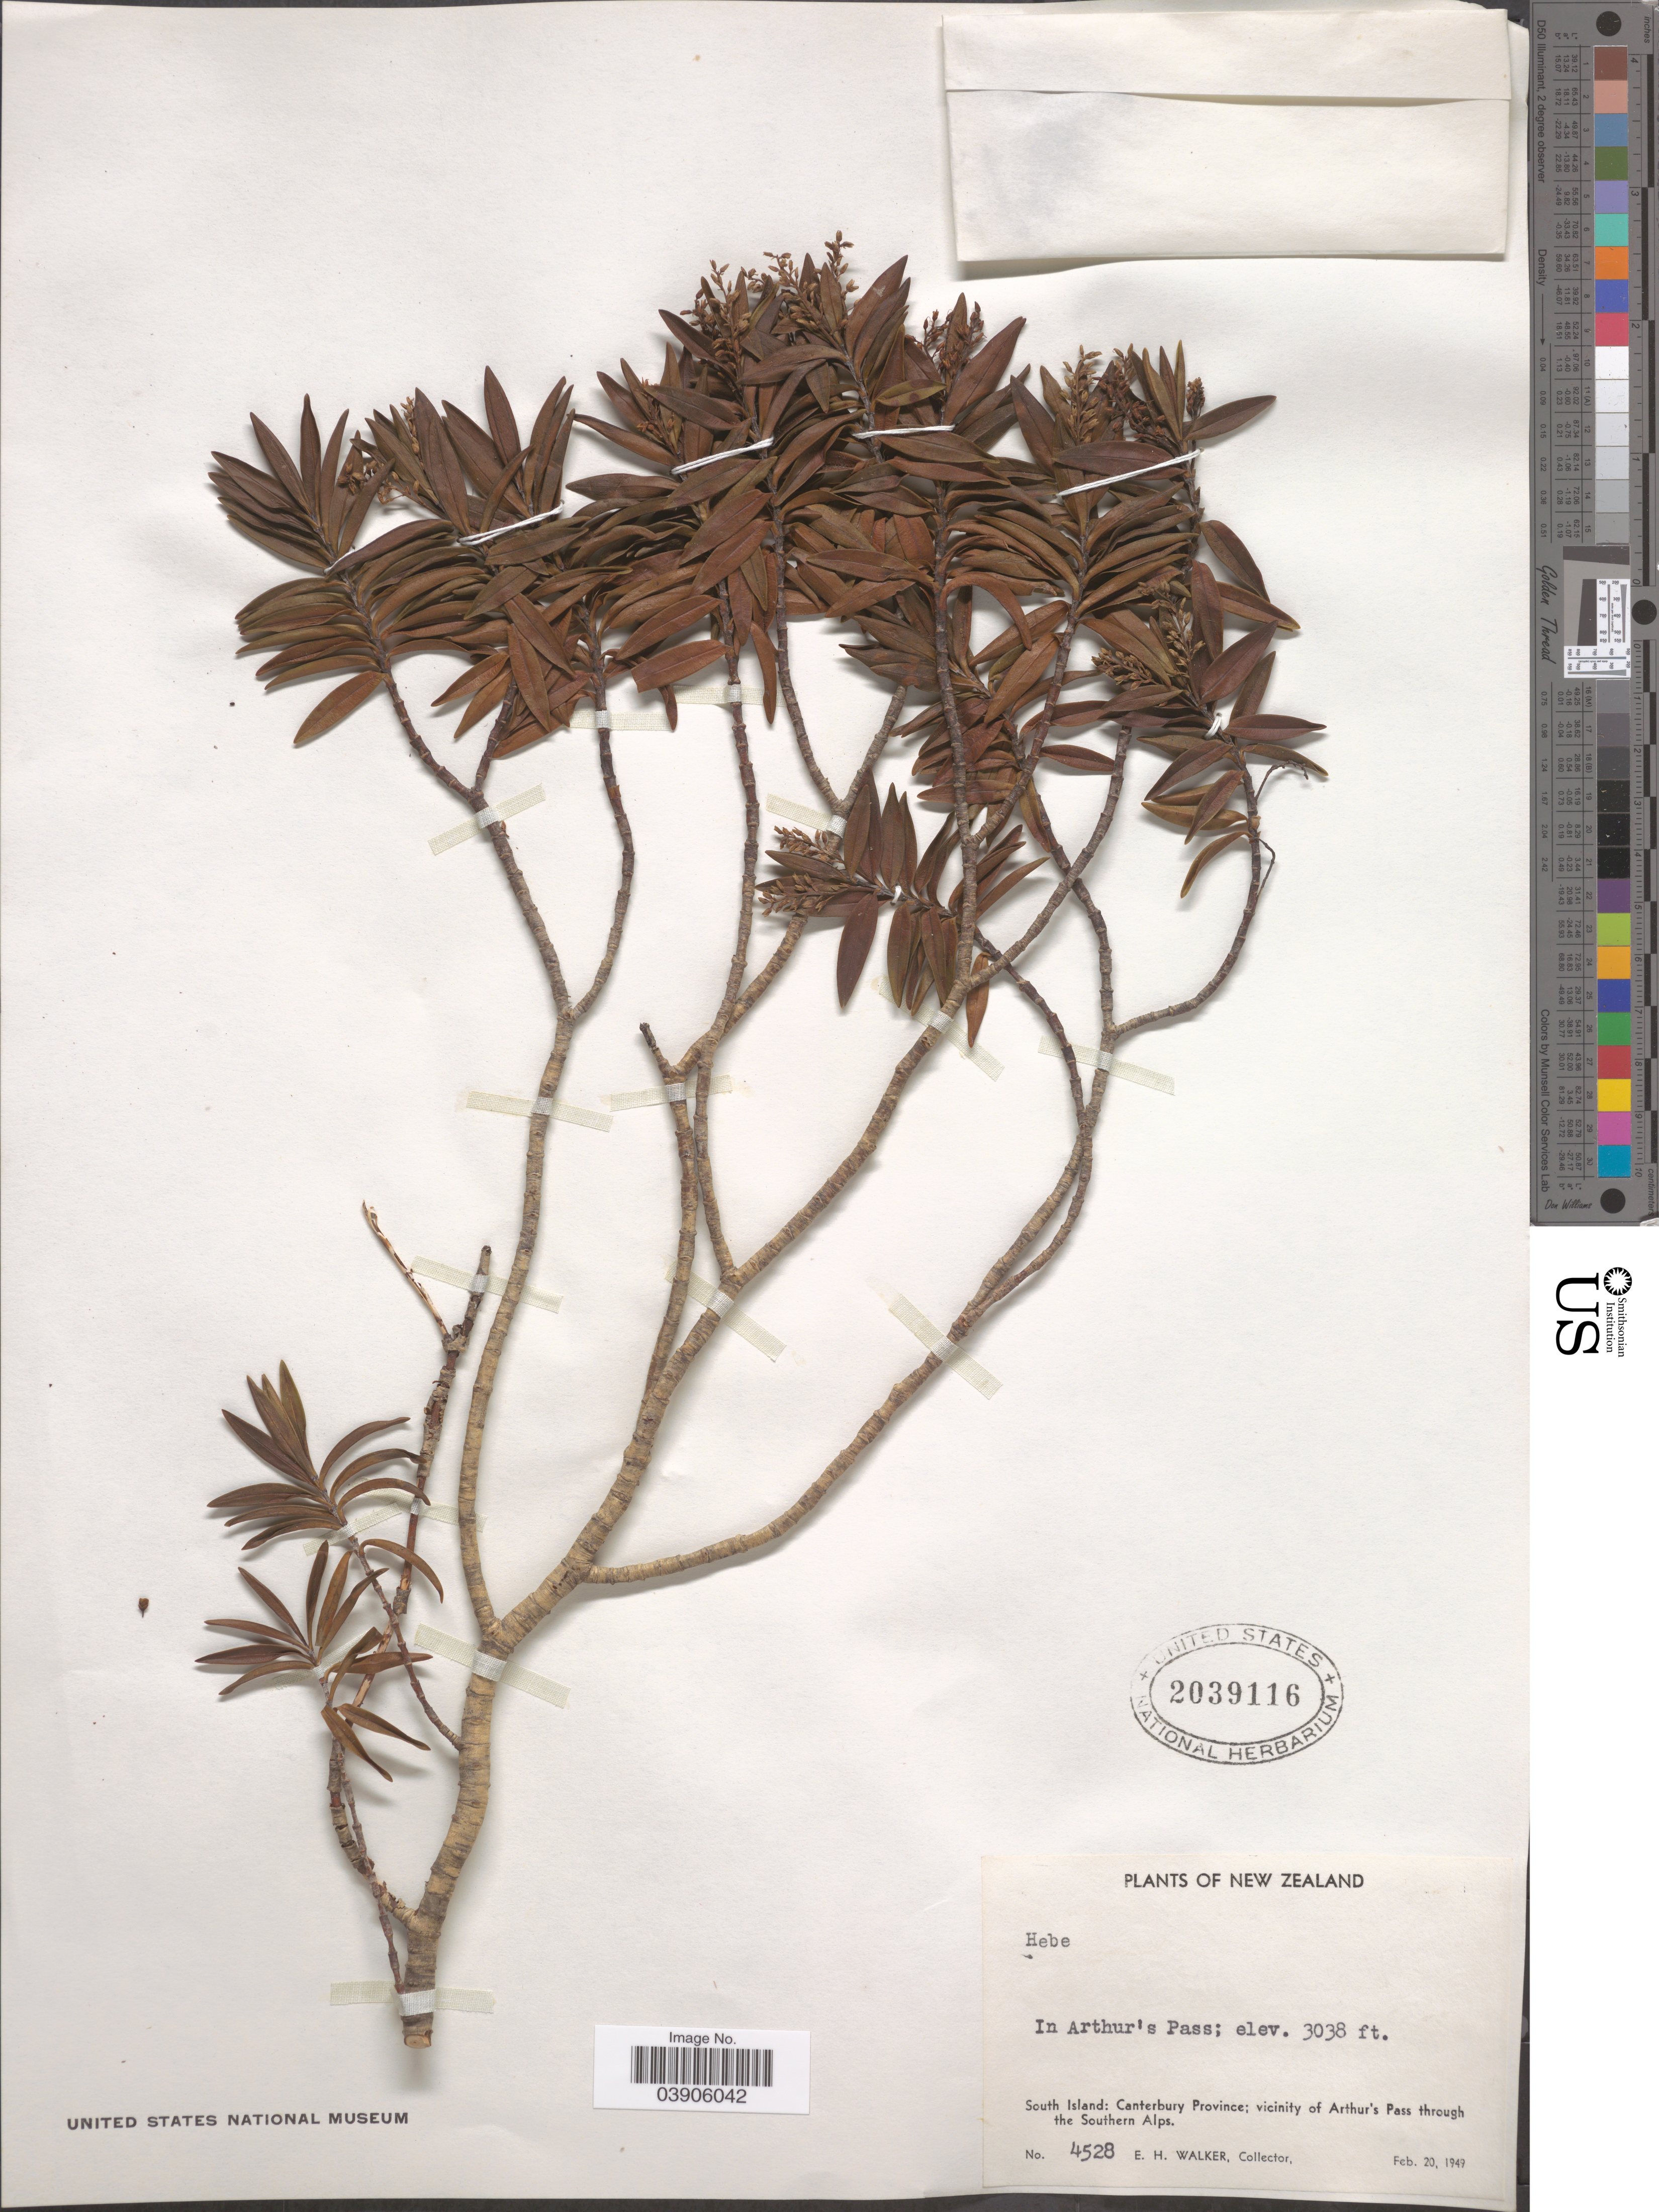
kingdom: Plantae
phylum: Tracheophyta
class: Magnoliopsida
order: Lamiales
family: Plantaginaceae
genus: Hebe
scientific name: Hebe sp.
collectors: E. H. Walker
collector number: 4528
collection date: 1949-02-20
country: New Zealand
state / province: Canterbury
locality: In Arthur's Pass. South Island: vicinity of Arthur's Pass through the Southern Alps.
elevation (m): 926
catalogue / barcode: US 2039116